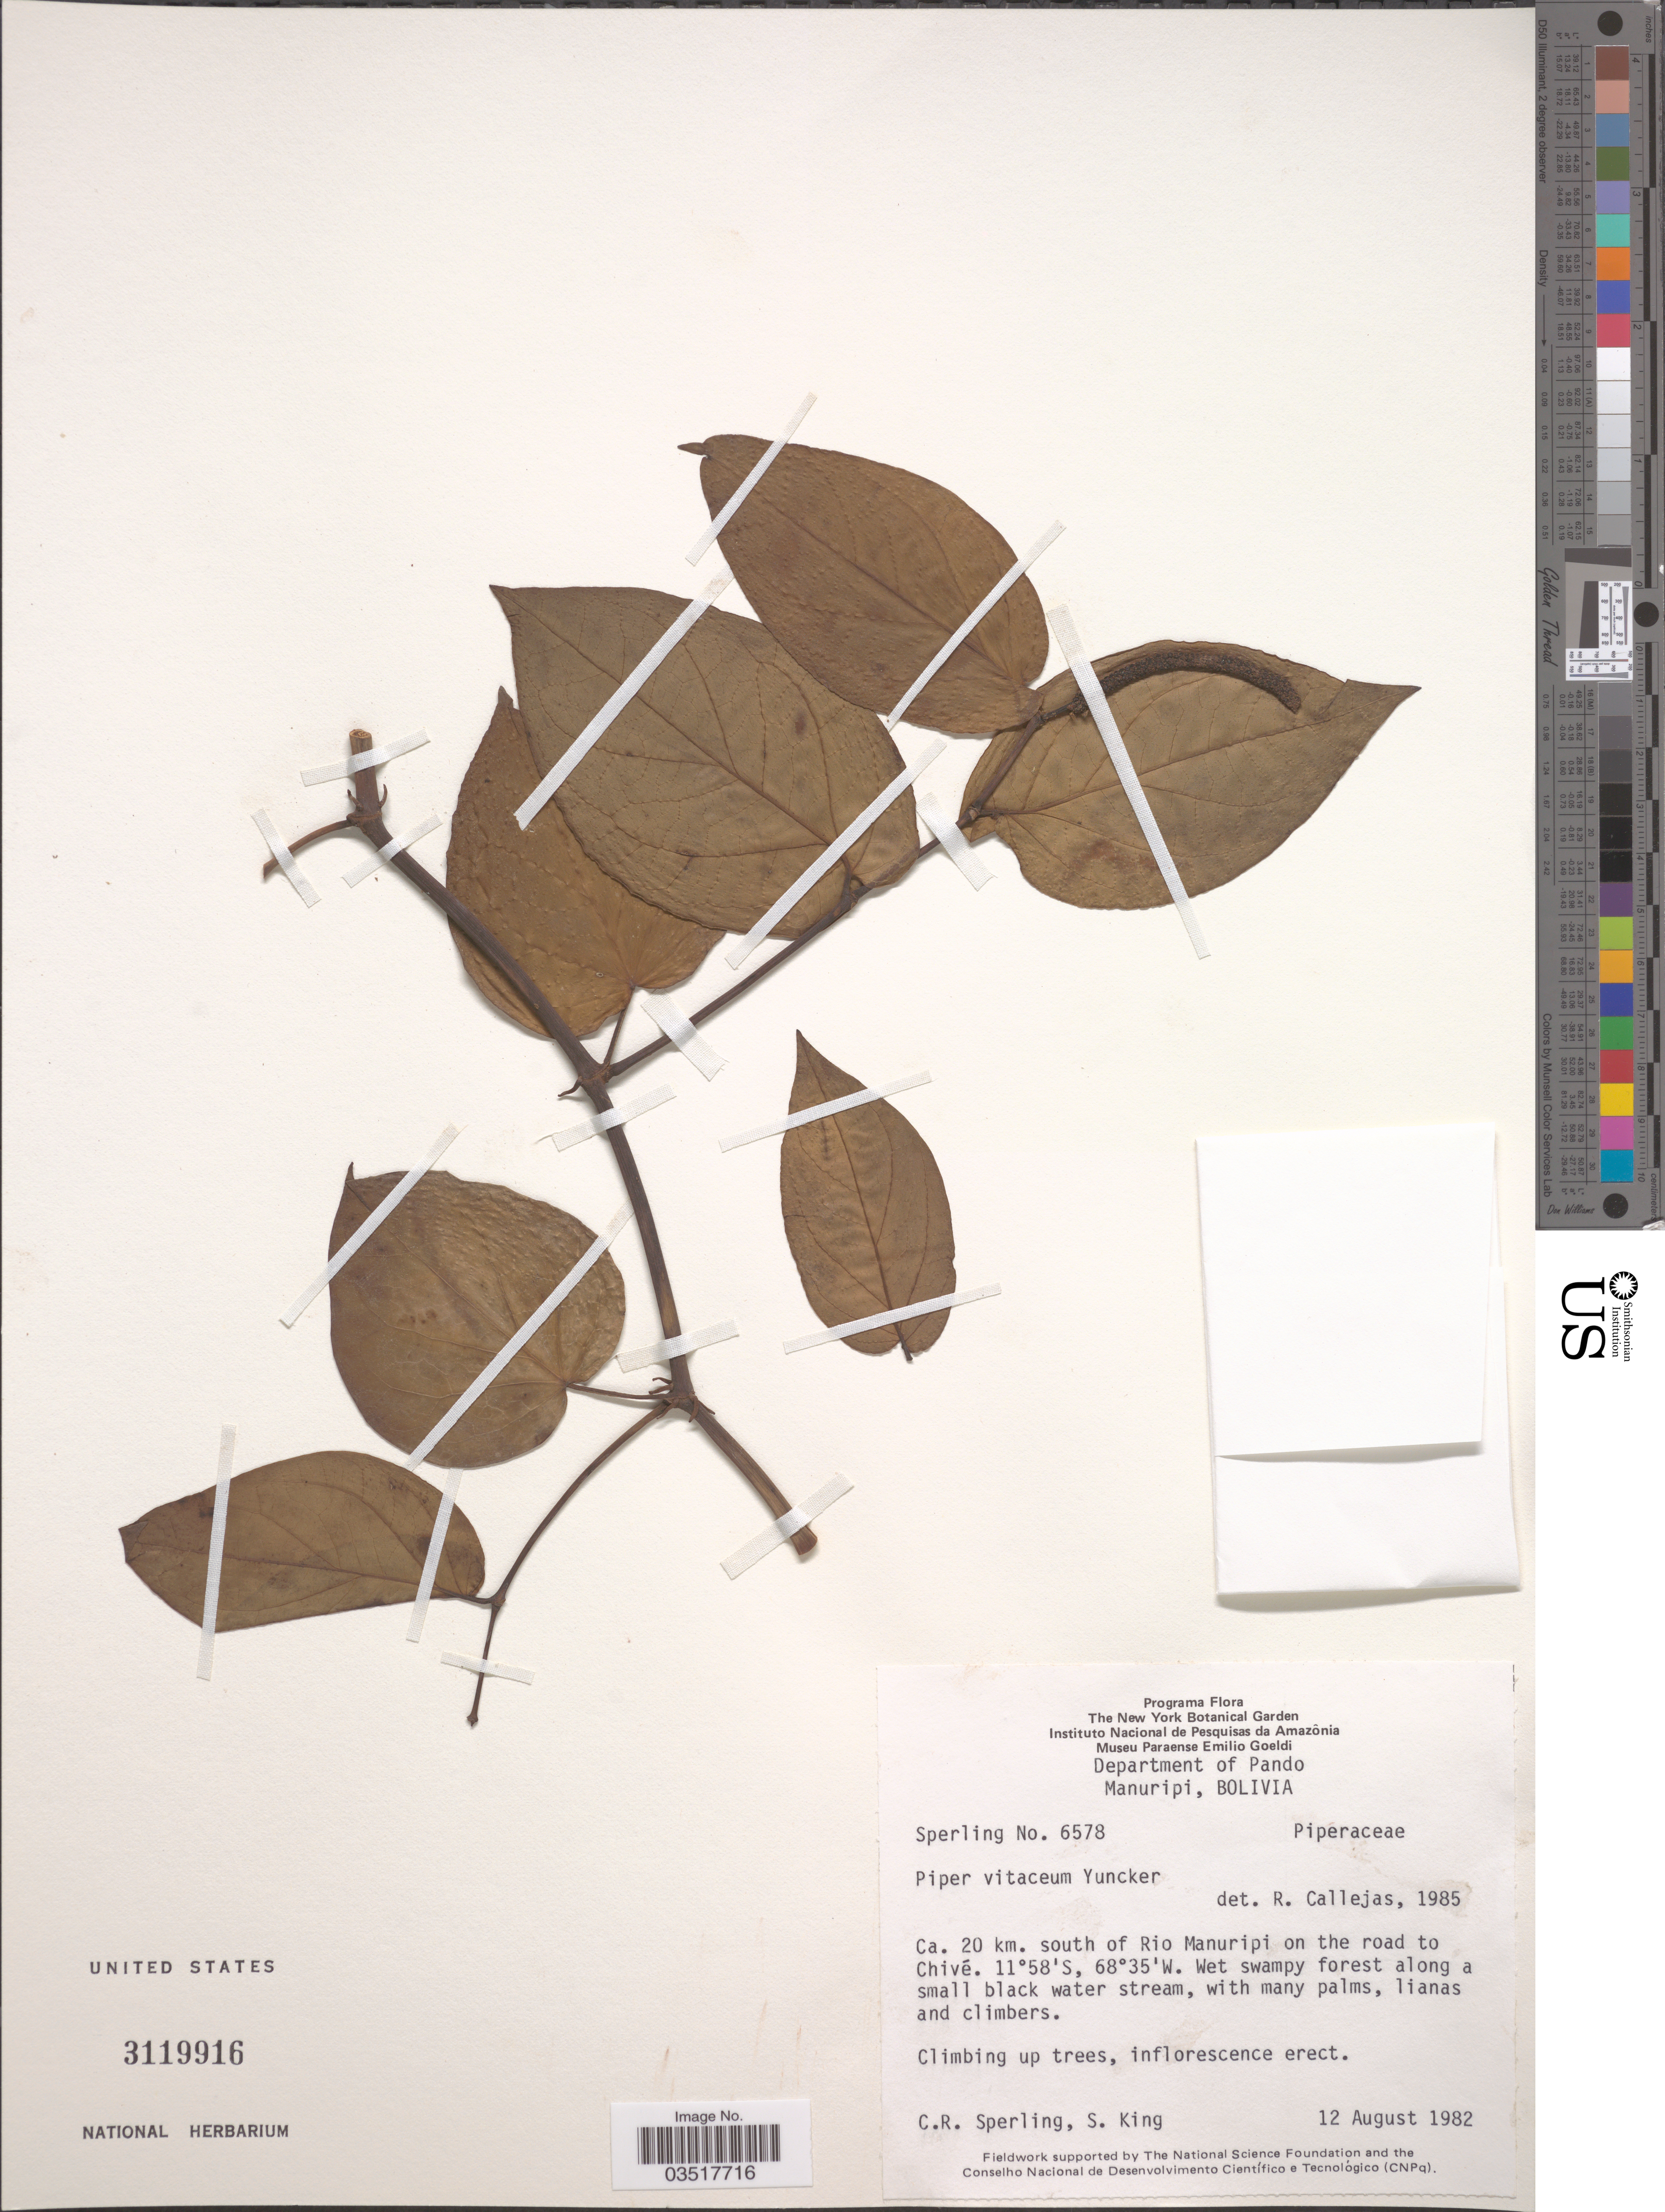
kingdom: Plantae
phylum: Tracheophyta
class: Magnoliopsida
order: Piperales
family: Piperaceae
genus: Piper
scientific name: Piper vitaceum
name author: Yunck.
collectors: C. R. Sperling & S. King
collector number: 6578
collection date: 1982-08-12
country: Bolivia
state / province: Pando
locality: Department of Pando. Manuripi. Ca. 20 km. south of Rio Manuripi on the road to Chivé.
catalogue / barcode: US 3119916